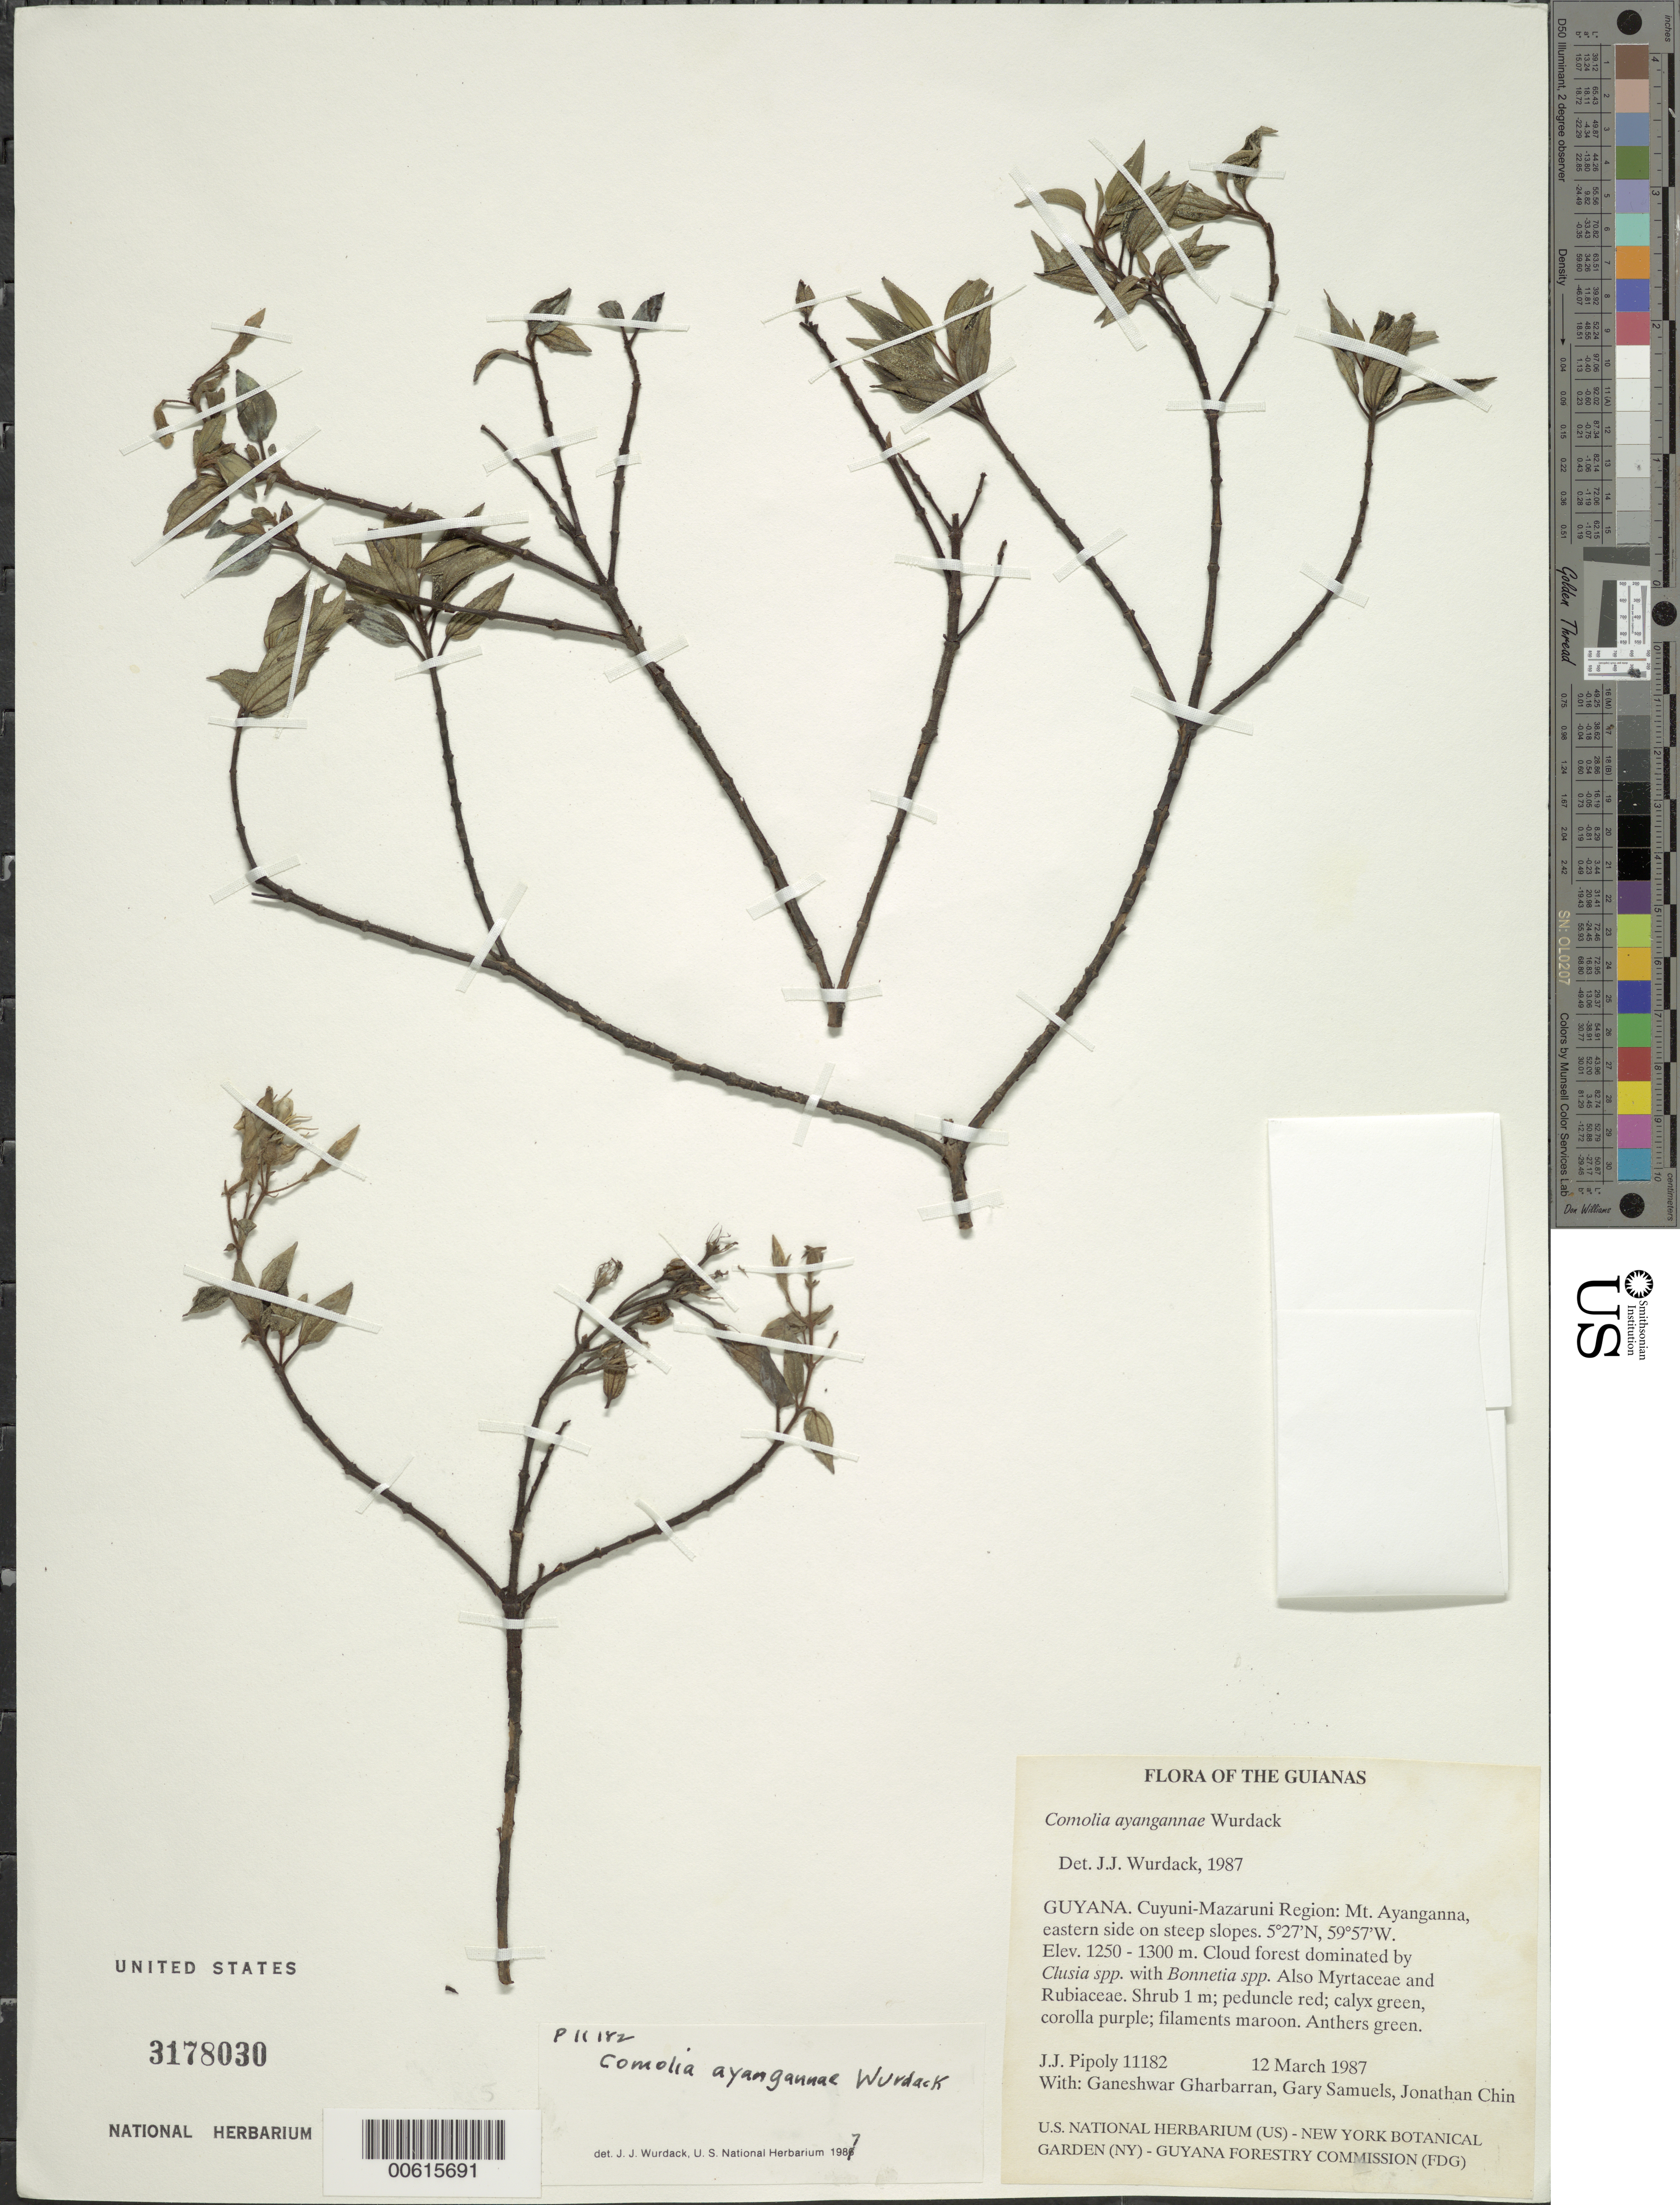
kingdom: Plantae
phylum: Tracheophyta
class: Magnoliopsida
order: Myrtales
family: Melastomataceae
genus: Acisanthera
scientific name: Acisanthera ayangannae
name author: (Wurdack) M.J. Rocha & P.J.F. Guim.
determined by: Nunes da Silva, Diego, (RB), Jardim Botanico do Rio de Janeiro - Herbario (BRAZIL)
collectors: J. J. Pipoly, G. Gharbarran, G. Samuels & J. Chin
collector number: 11182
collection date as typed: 12 March 1987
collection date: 1987-03-12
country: Guyana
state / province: Cuyuni-Mazaruni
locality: Mt. Ayanganna, eastern side on steep slopes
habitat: Cloud forest dominants Clusia spp. with Bonnetia spp. Also Myrtaceae and Rubiaceae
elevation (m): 1250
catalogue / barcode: US 3178030